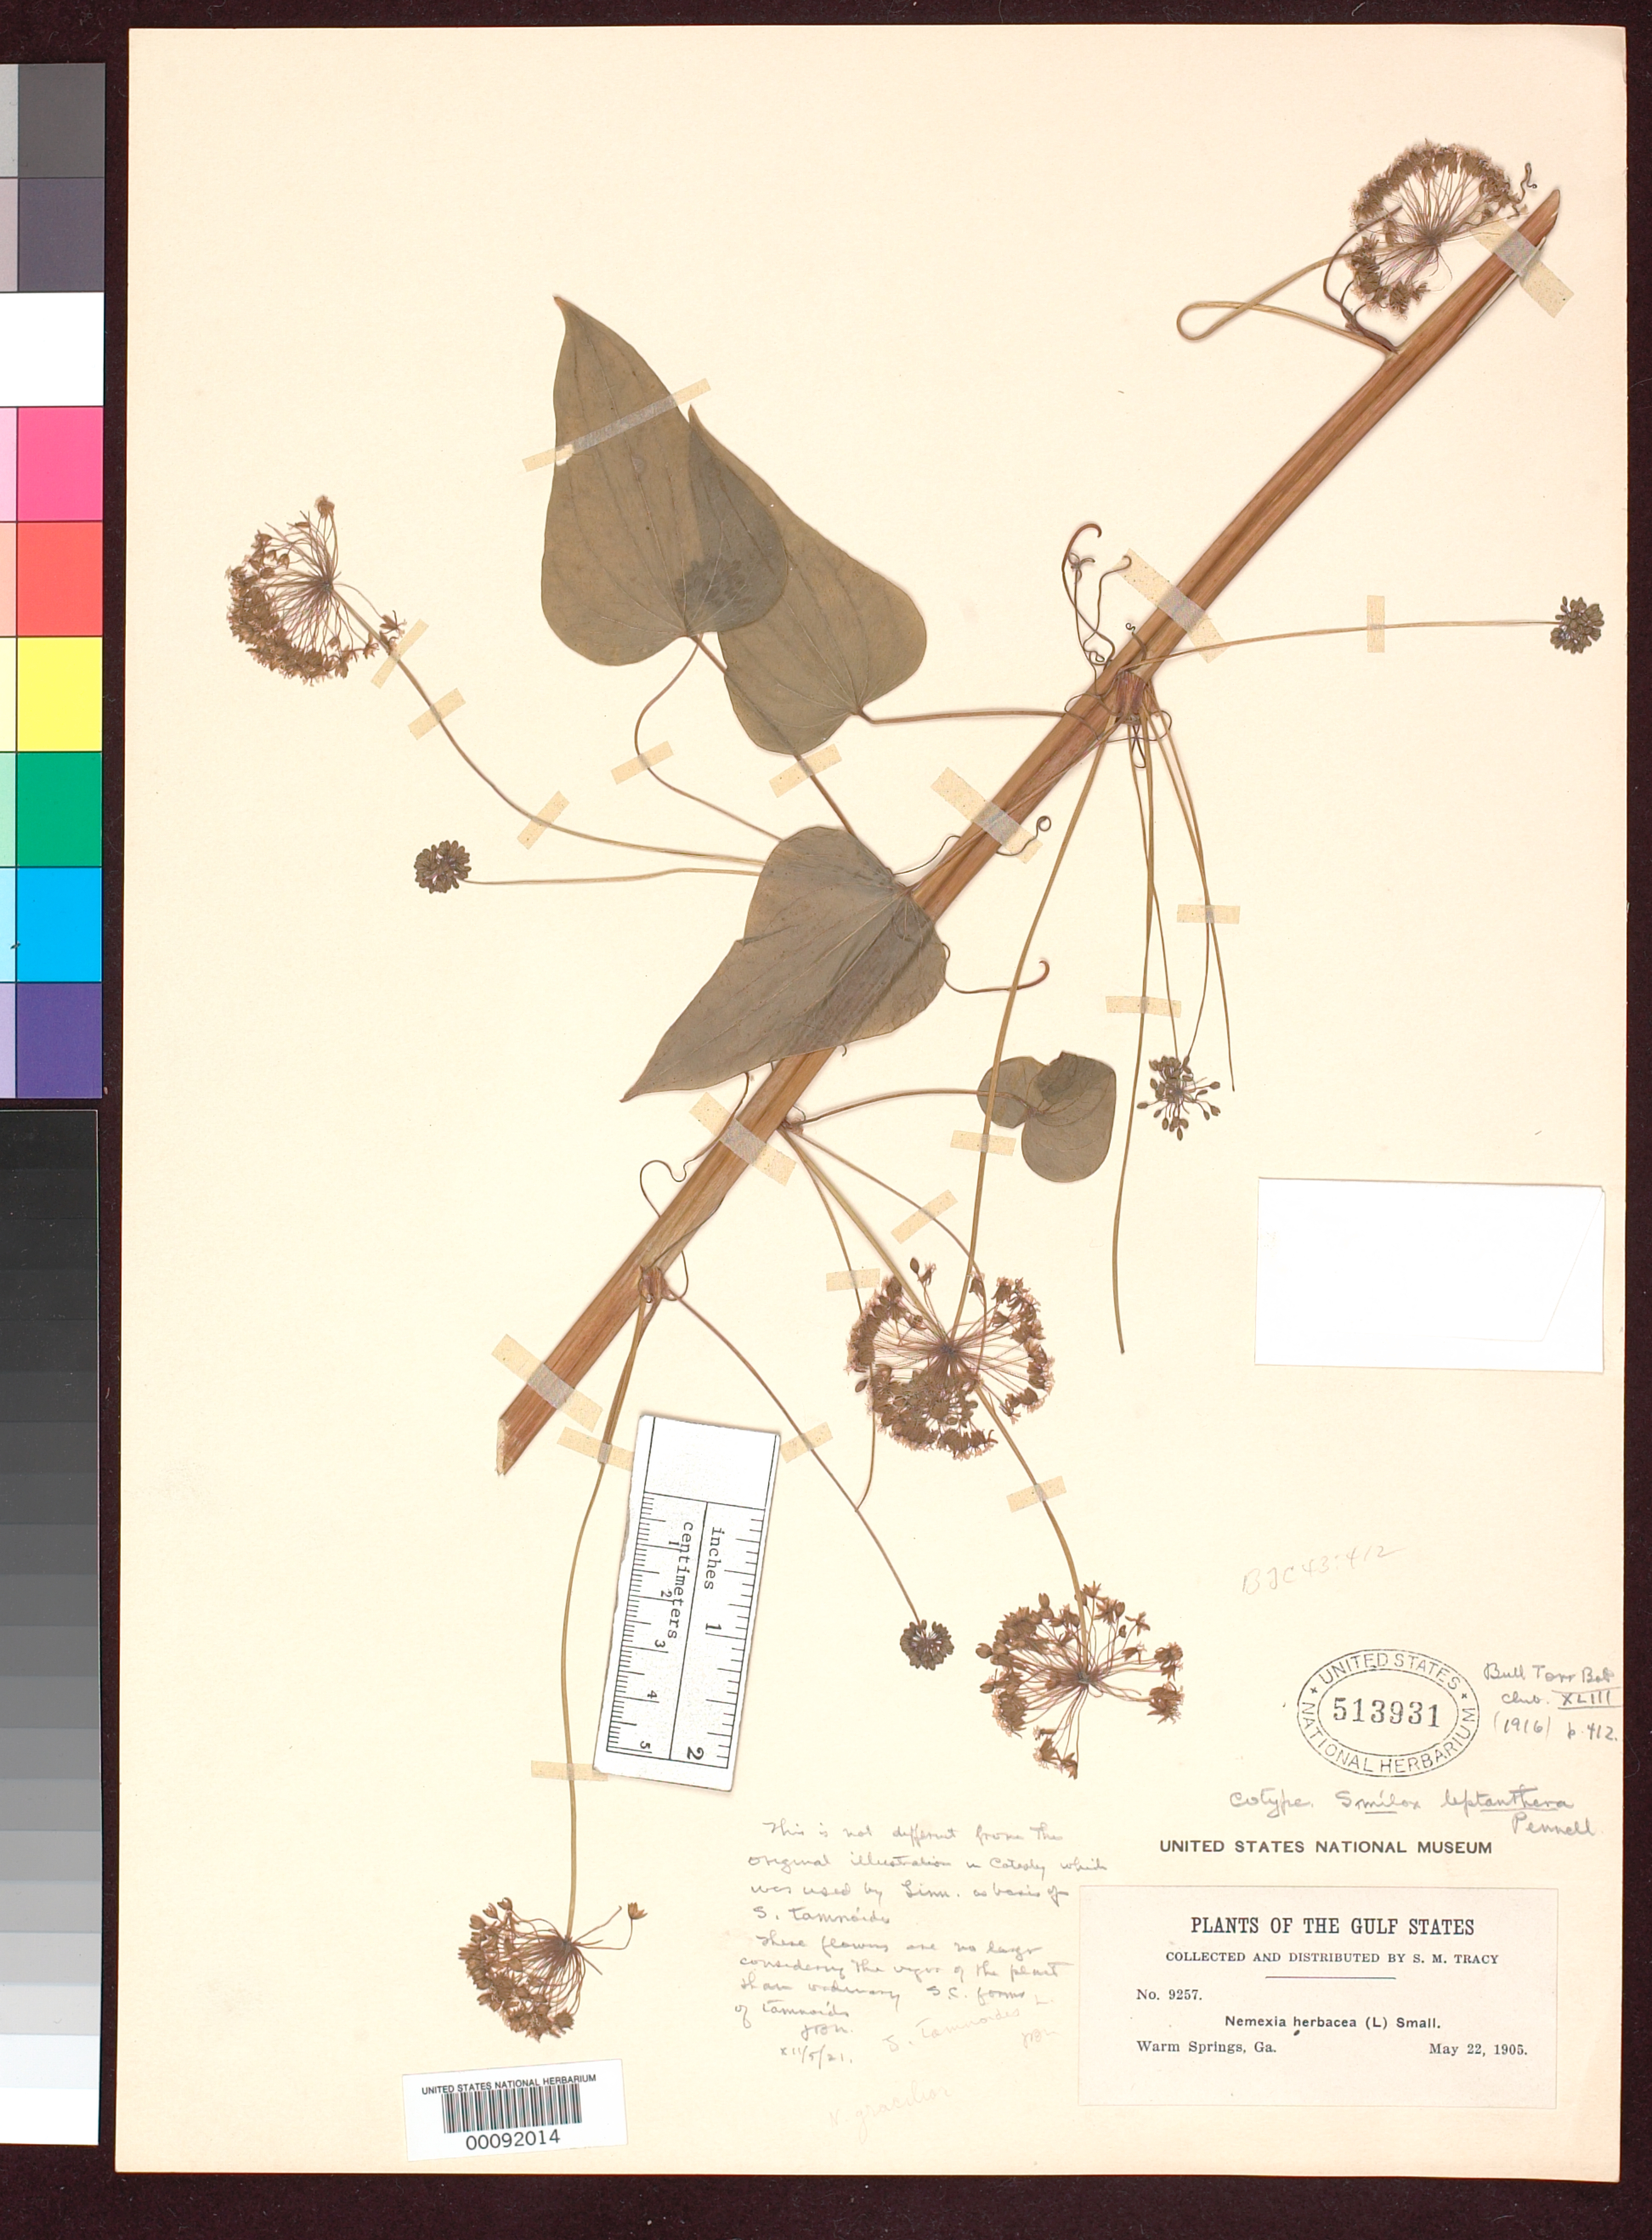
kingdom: Plantae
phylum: Tracheophyta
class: Liliopsida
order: Liliales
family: Smilacaceae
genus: Smilax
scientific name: Smilax leptanthera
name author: Pennell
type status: Isotype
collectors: S. M. Tracy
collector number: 9257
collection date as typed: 22 May 1905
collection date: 1905-05-22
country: United States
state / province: Georgia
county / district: Meriwether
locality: Warm Springs.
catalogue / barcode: US 513931